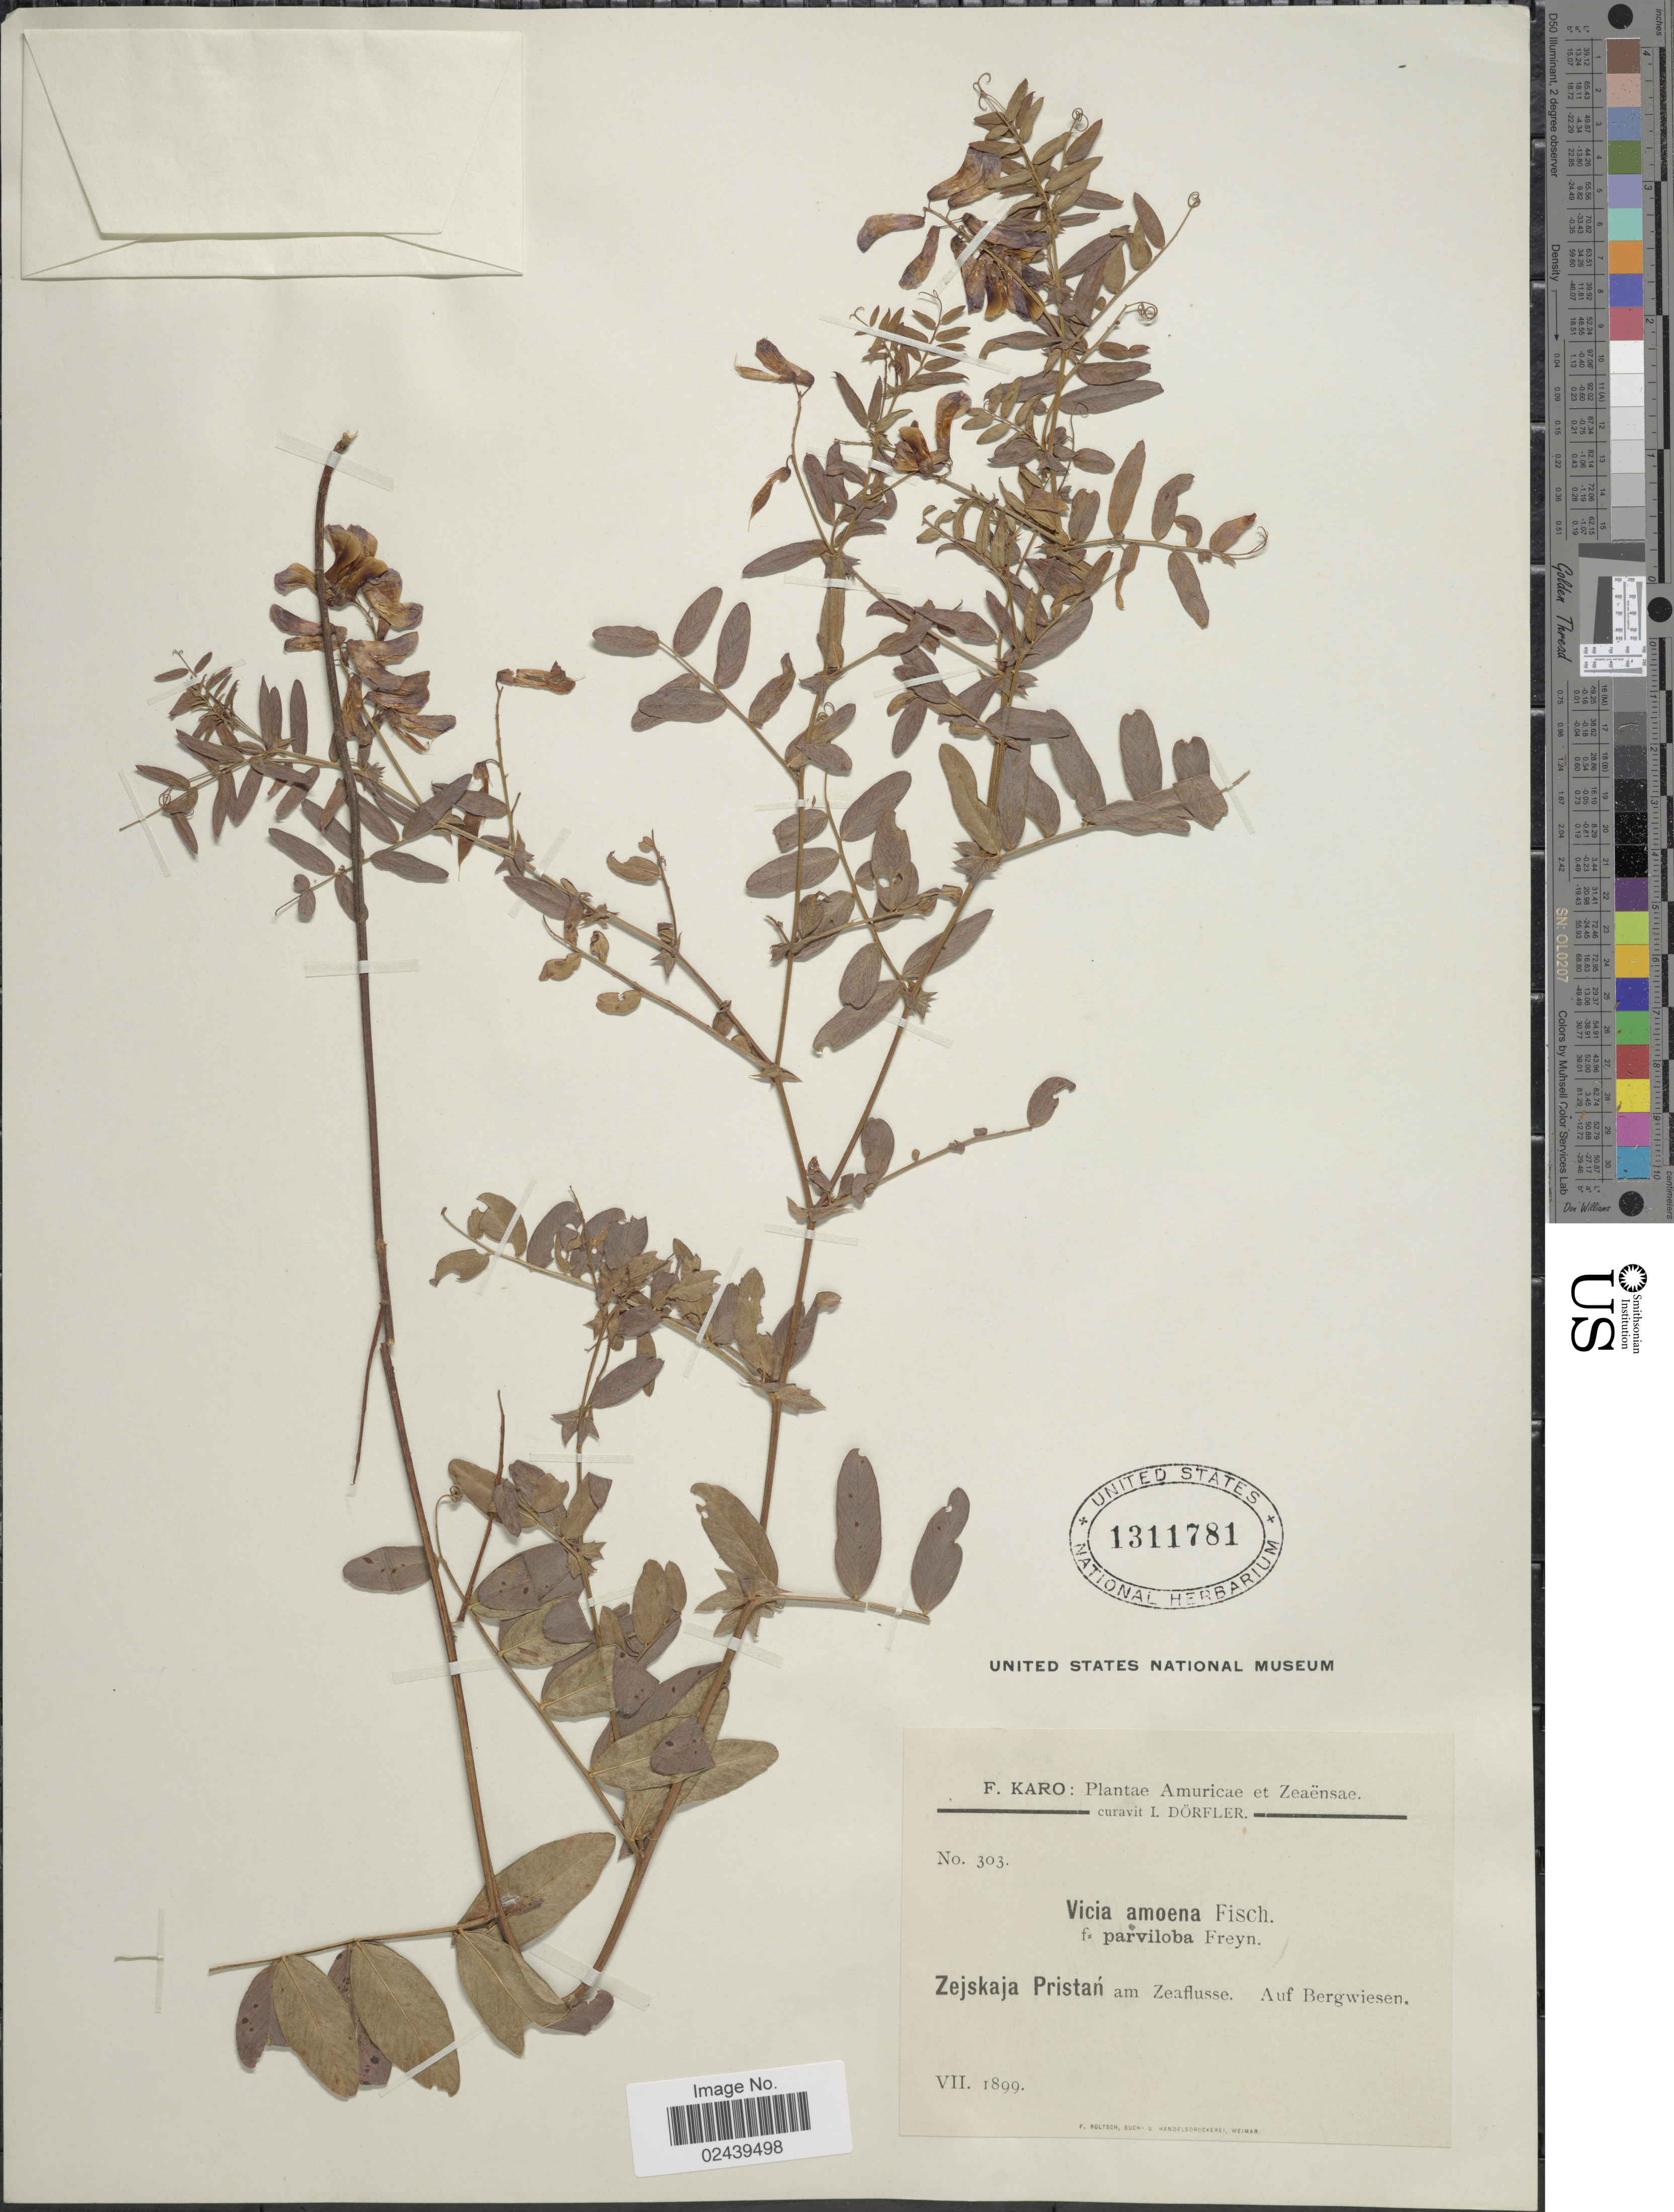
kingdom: Plantae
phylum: Tracheophyta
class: Magnoliopsida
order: Fabales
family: Fabaceae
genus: Vicia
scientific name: Vicia amoena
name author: Fisch. ex Ser.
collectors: F. Karo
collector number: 303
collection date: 1899-07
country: Russian Federation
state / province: Amur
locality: Zejskaja Pristan am Zeaflusse, Auf Bergwiesen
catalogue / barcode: US 1311781